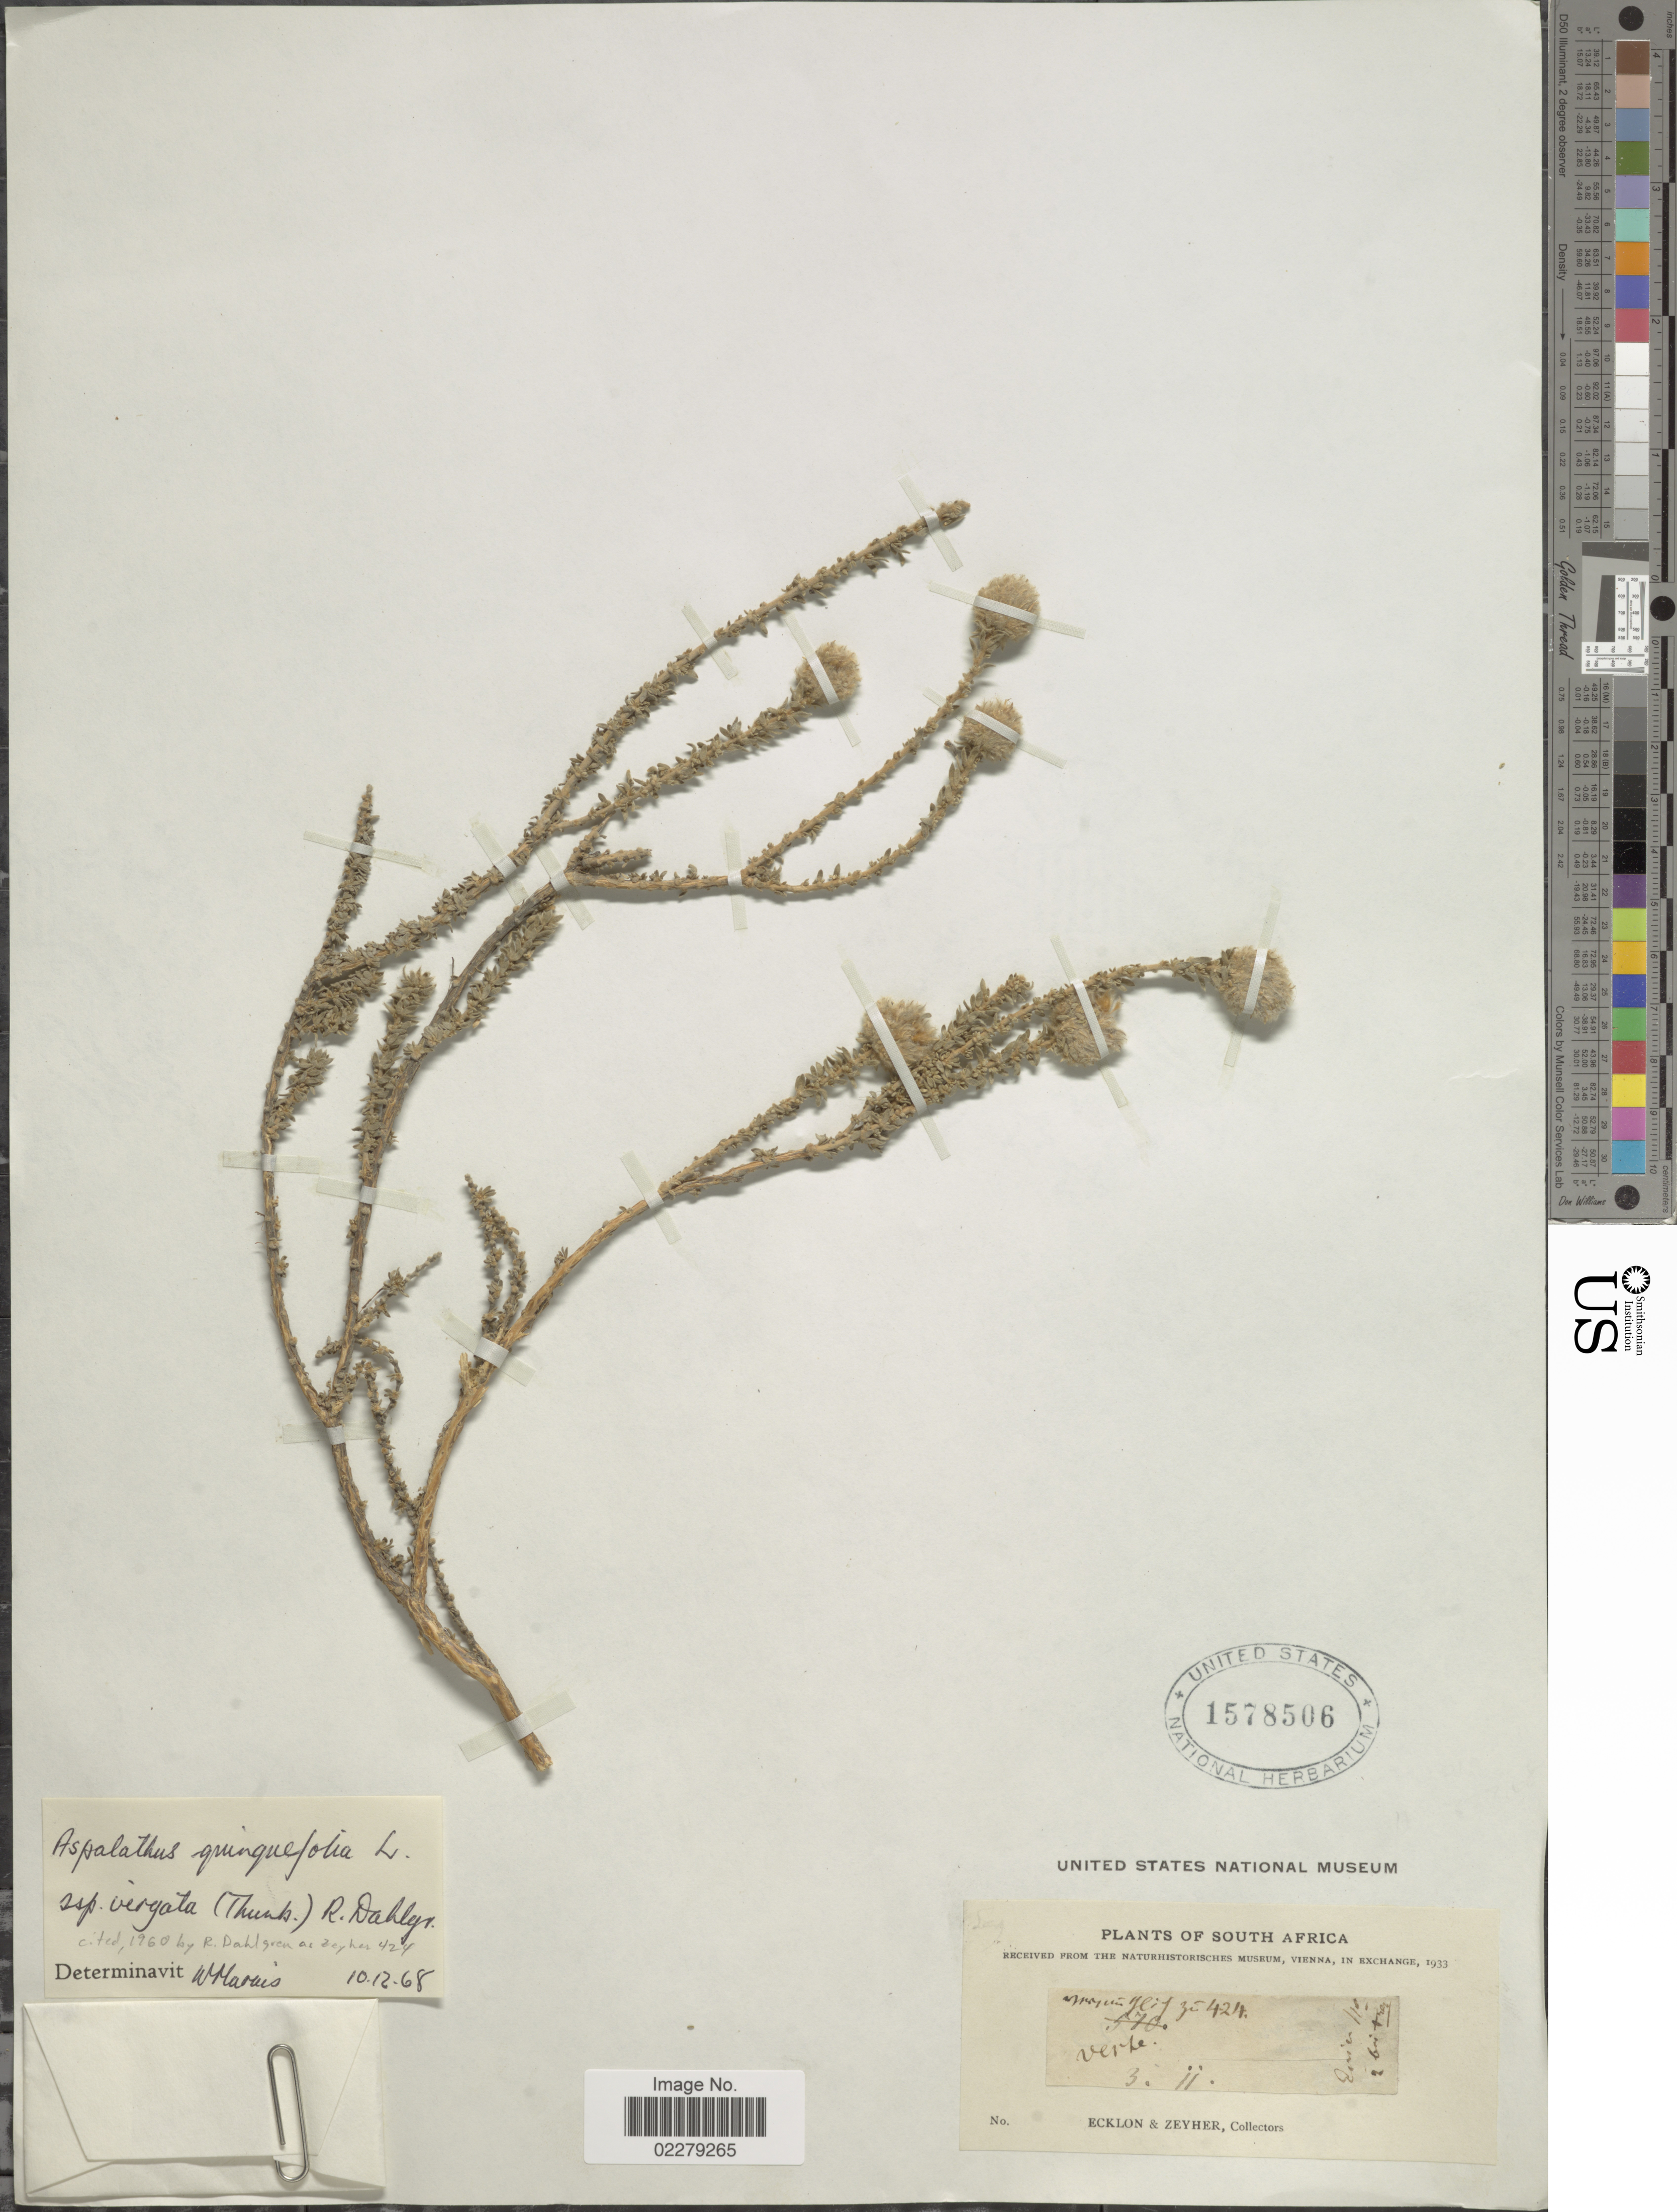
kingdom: Plantae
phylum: Tracheophyta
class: Magnoliopsida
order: Fabales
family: Fabaceae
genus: Aspalathus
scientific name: Aspalathus quinquefolia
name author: L.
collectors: -. Ecklon & -. Zeyher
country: South Africa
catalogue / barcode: US 1578506